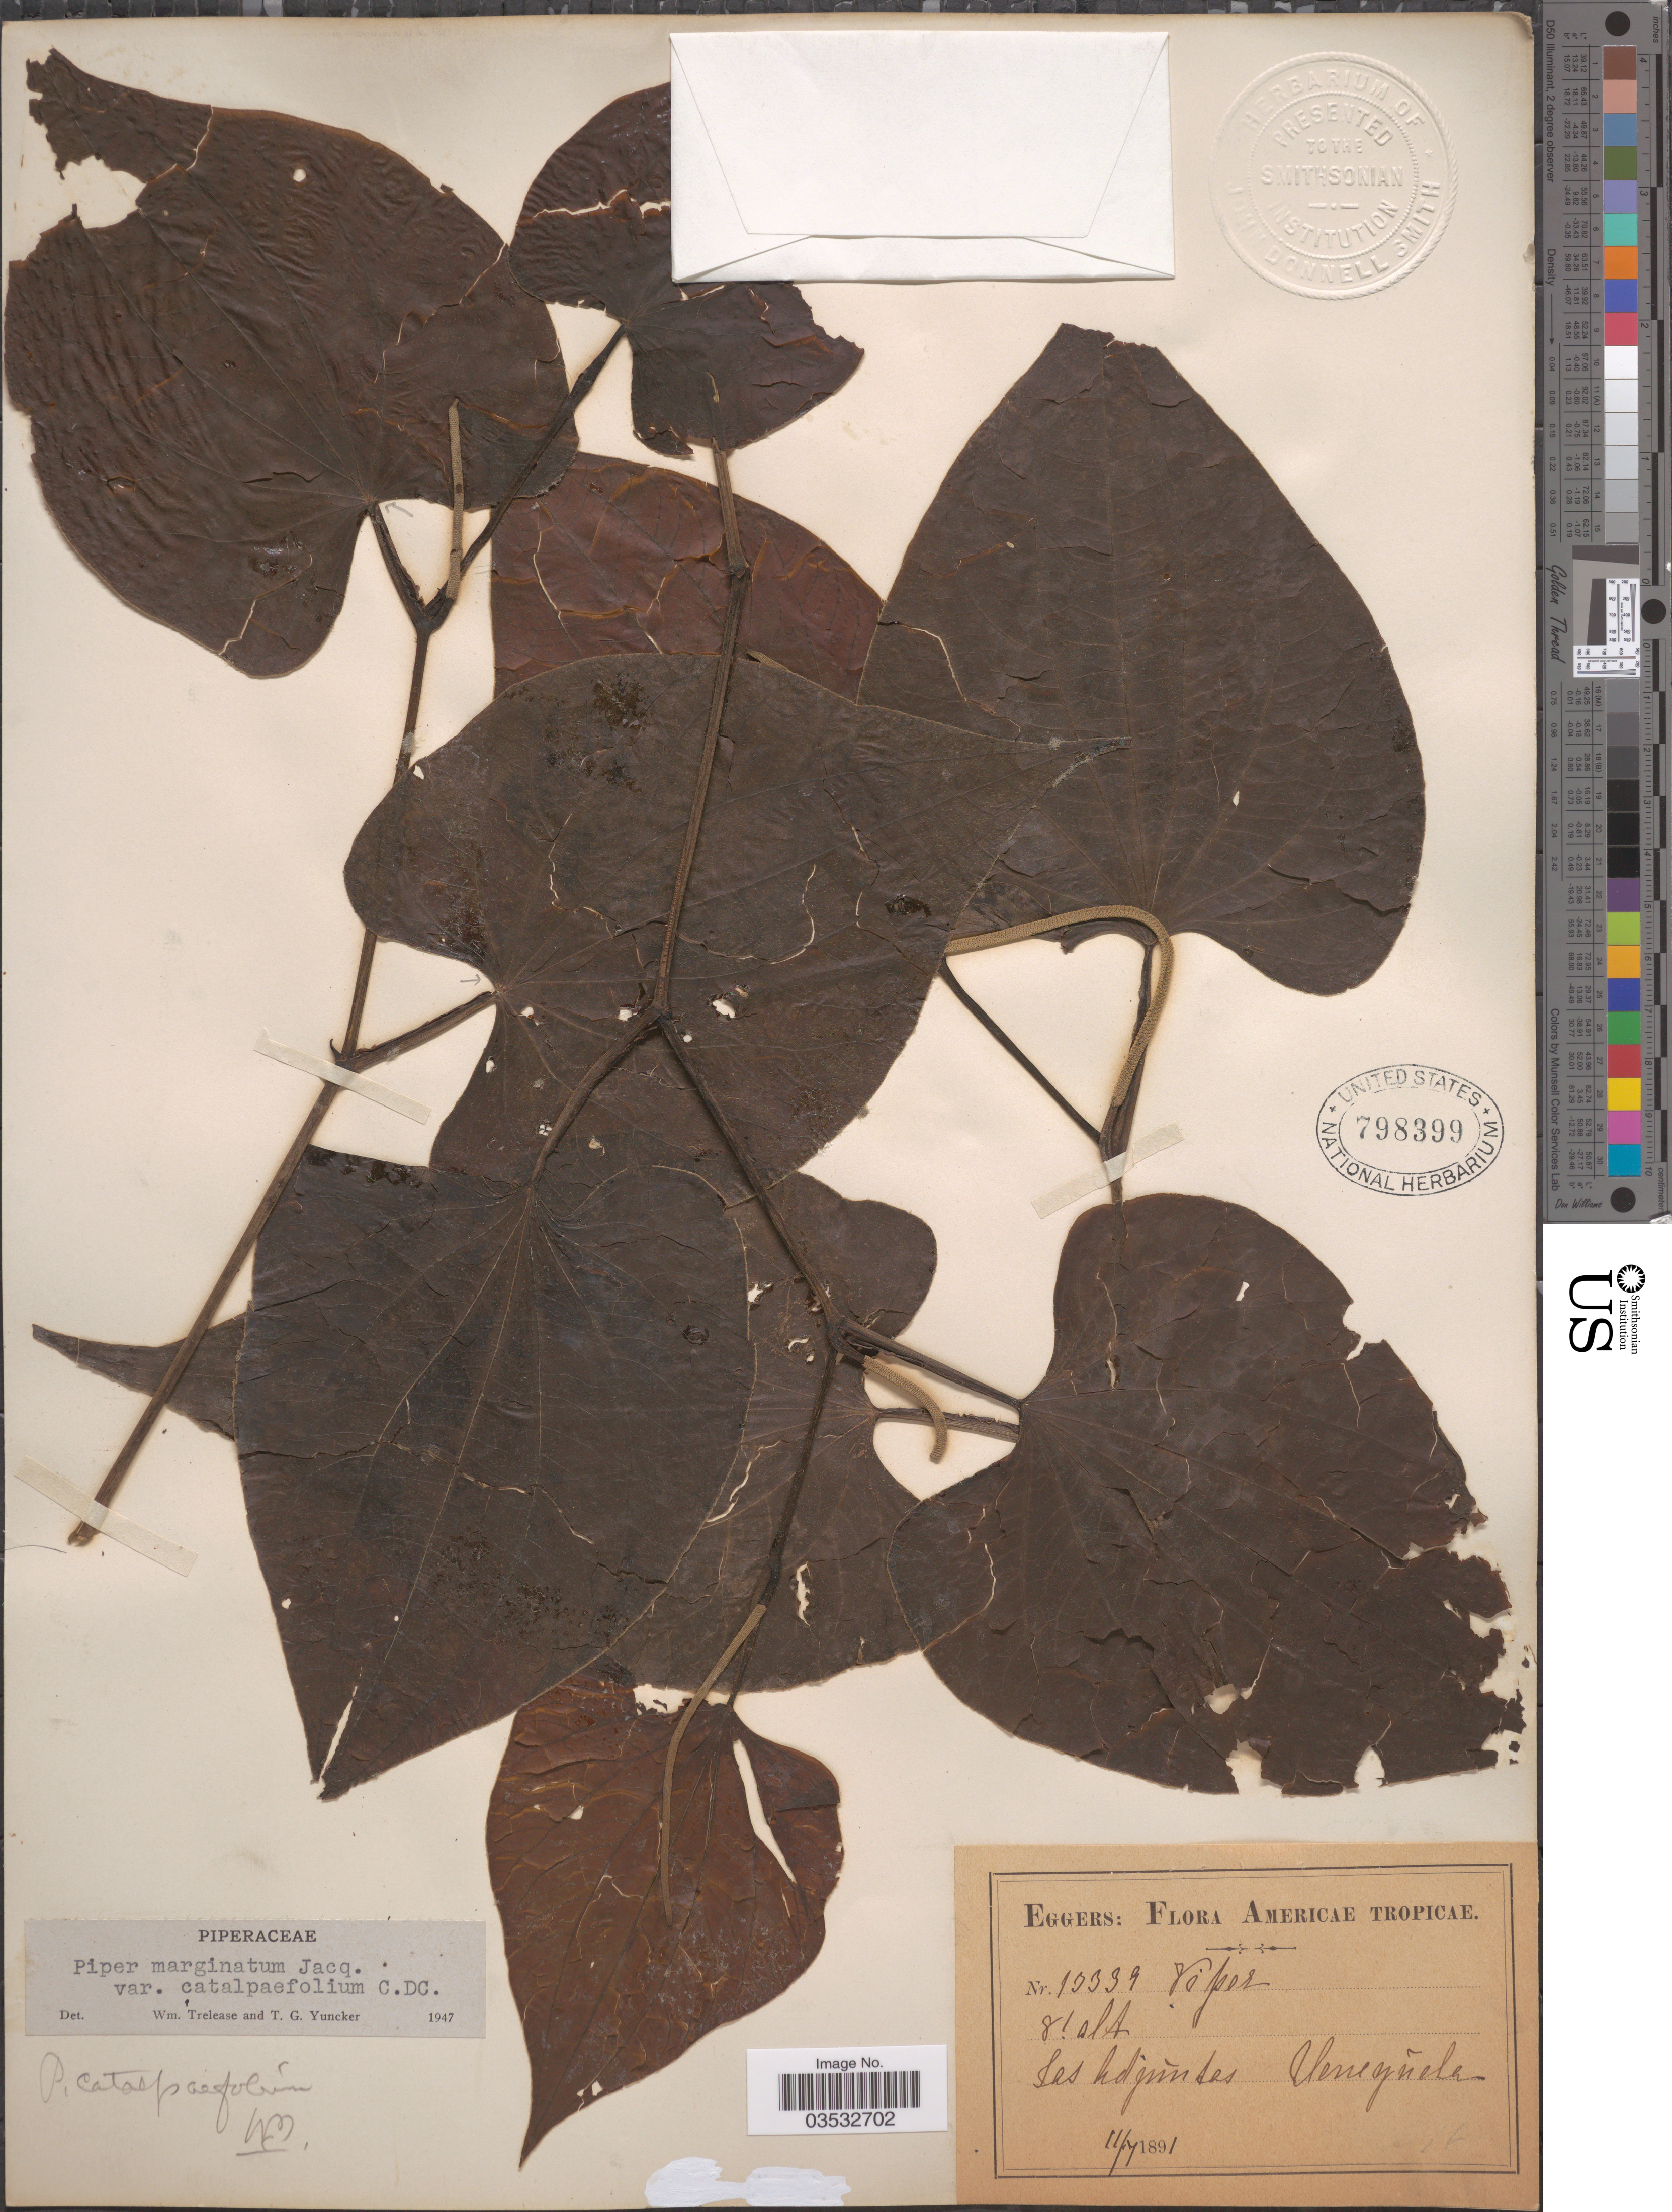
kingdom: Plantae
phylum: Tracheophyta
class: Magnoliopsida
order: Piperales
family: Piperaceae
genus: Piper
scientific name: Piper marginatum f. catalpifolium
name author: (Kunth) Steyerm.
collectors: -. Eggers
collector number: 13339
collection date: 1891-07-11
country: Venezuela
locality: Las Adjúntas.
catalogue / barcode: US 798399